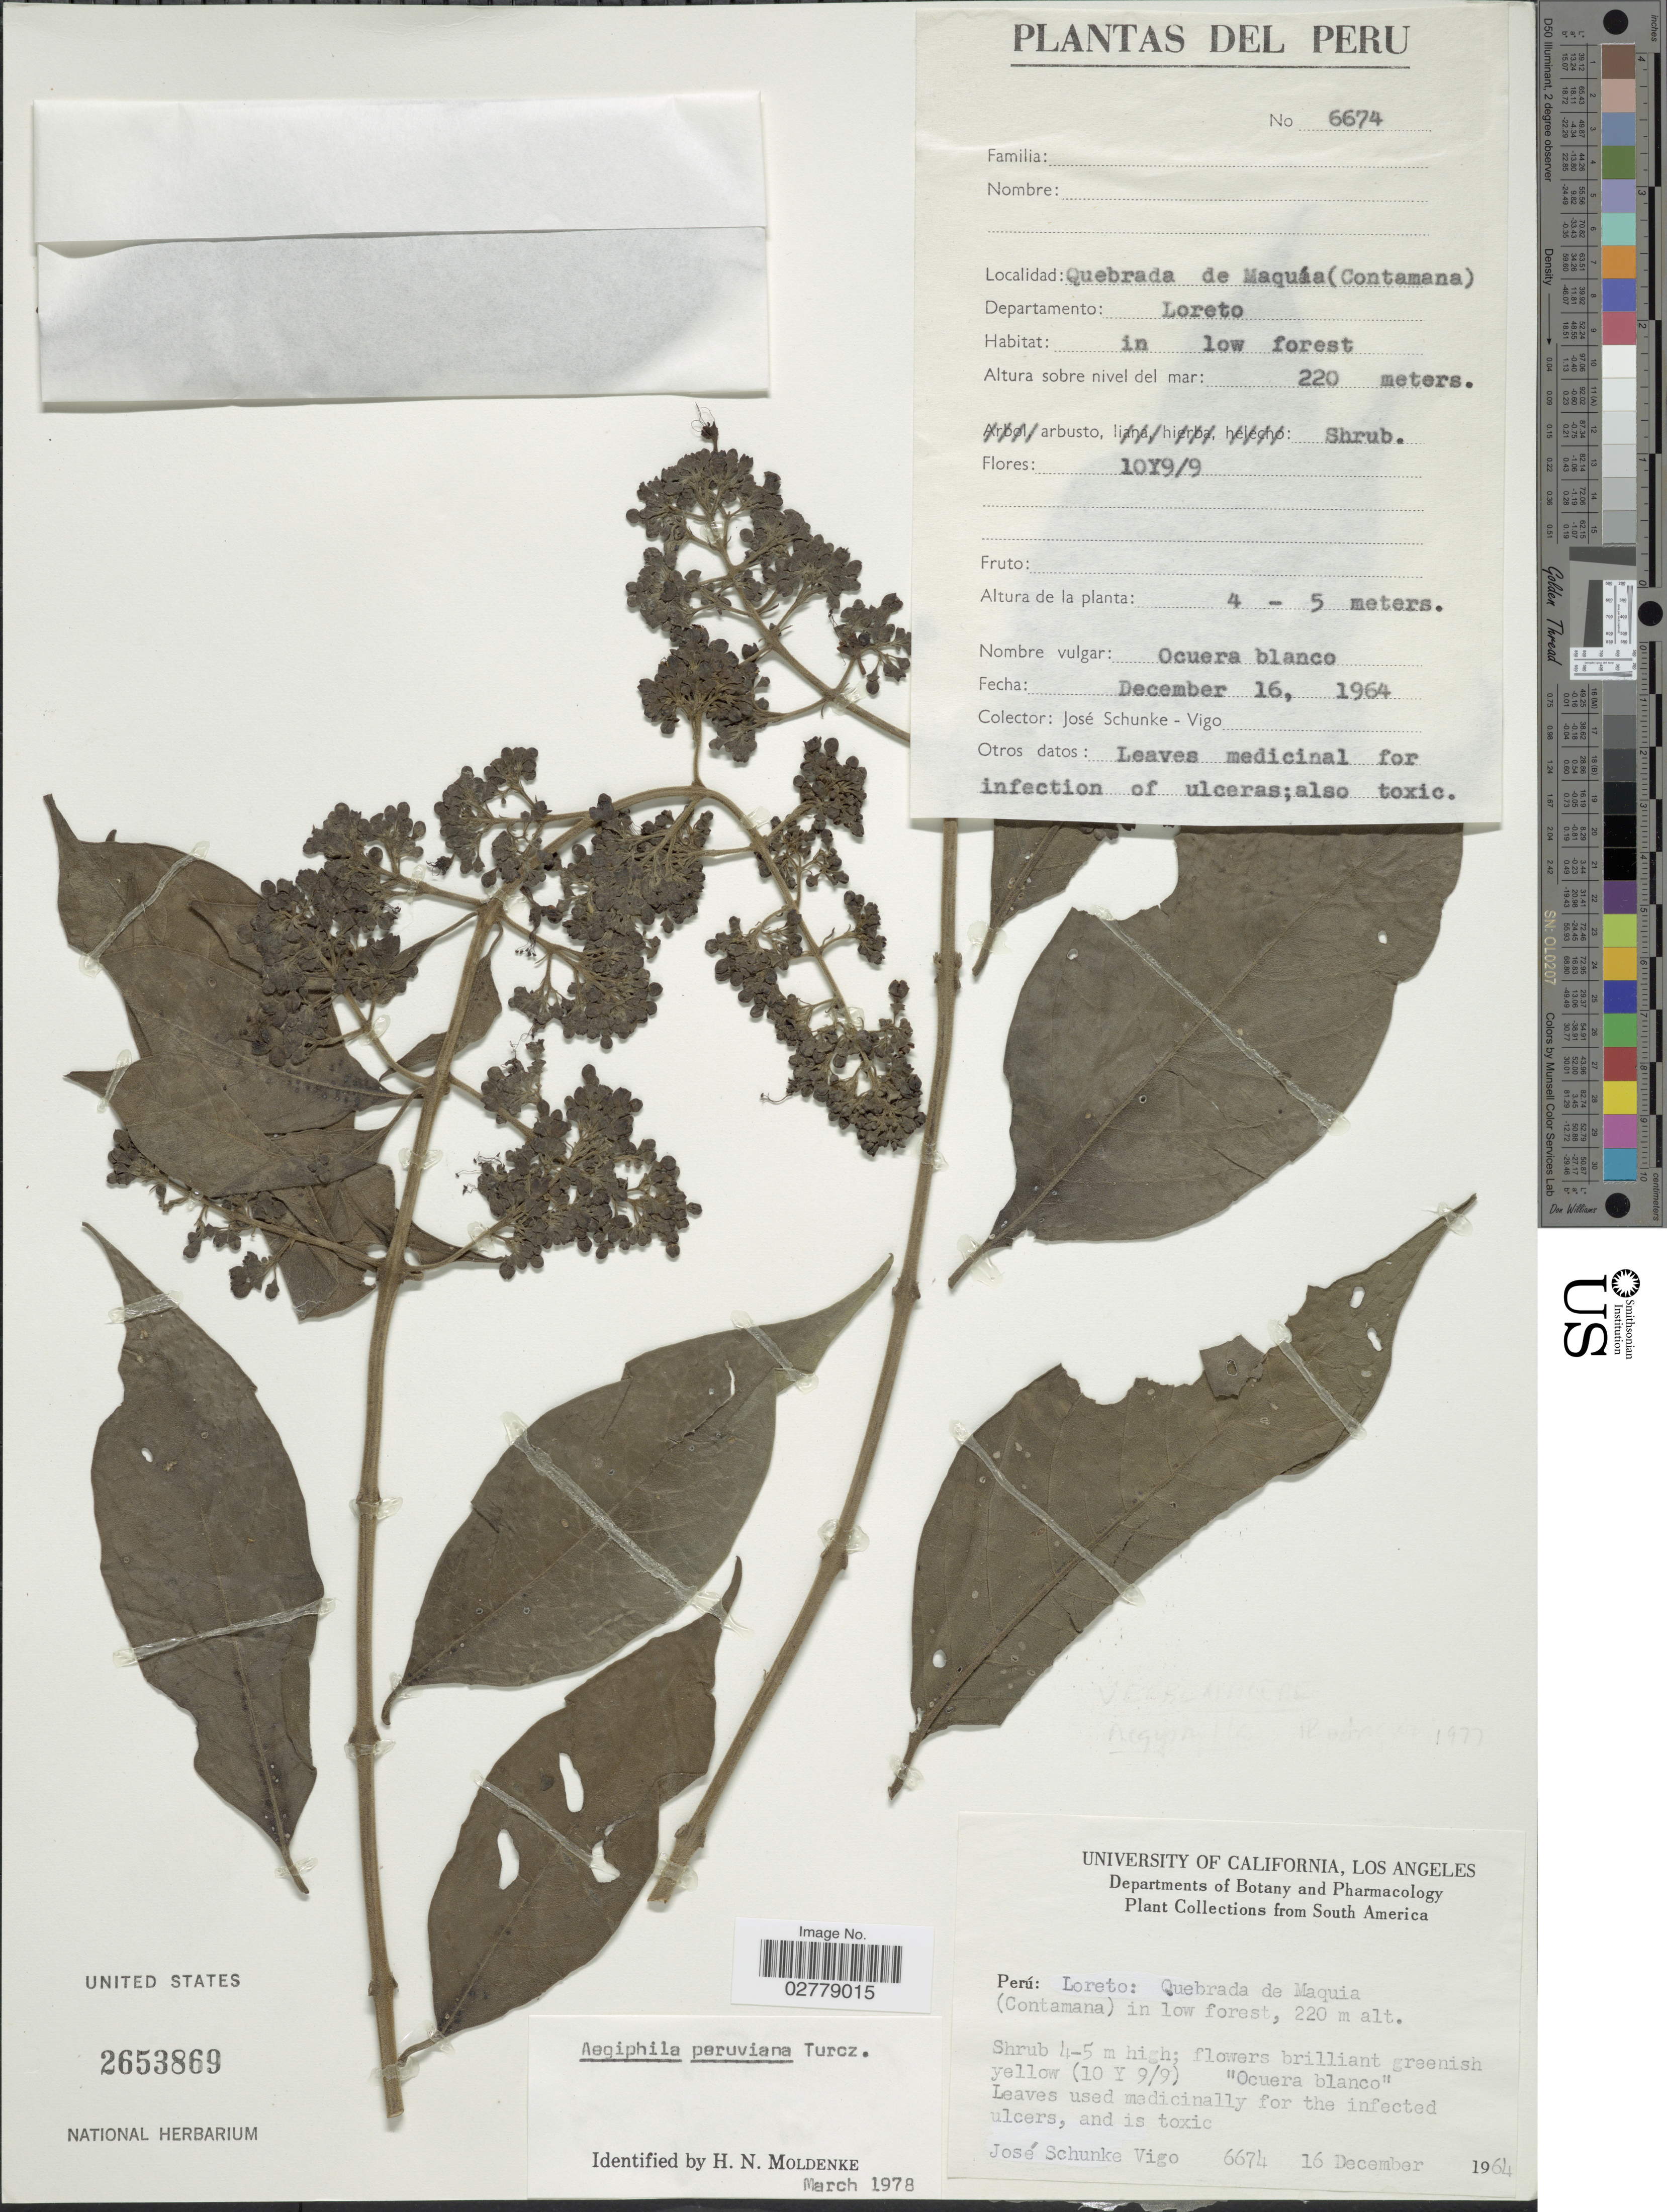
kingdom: Plantae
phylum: Tracheophyta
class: Magnoliopsida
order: Lamiales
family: Lamiaceae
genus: Aegiphila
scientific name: Aegiphila peruviana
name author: Turcz.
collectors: J. Schunke Vigo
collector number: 6674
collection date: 1964-12-16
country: Peru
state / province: Loreto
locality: Quebrada de Maquia (Contamana) in low forest.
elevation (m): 220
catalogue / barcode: US 2653869